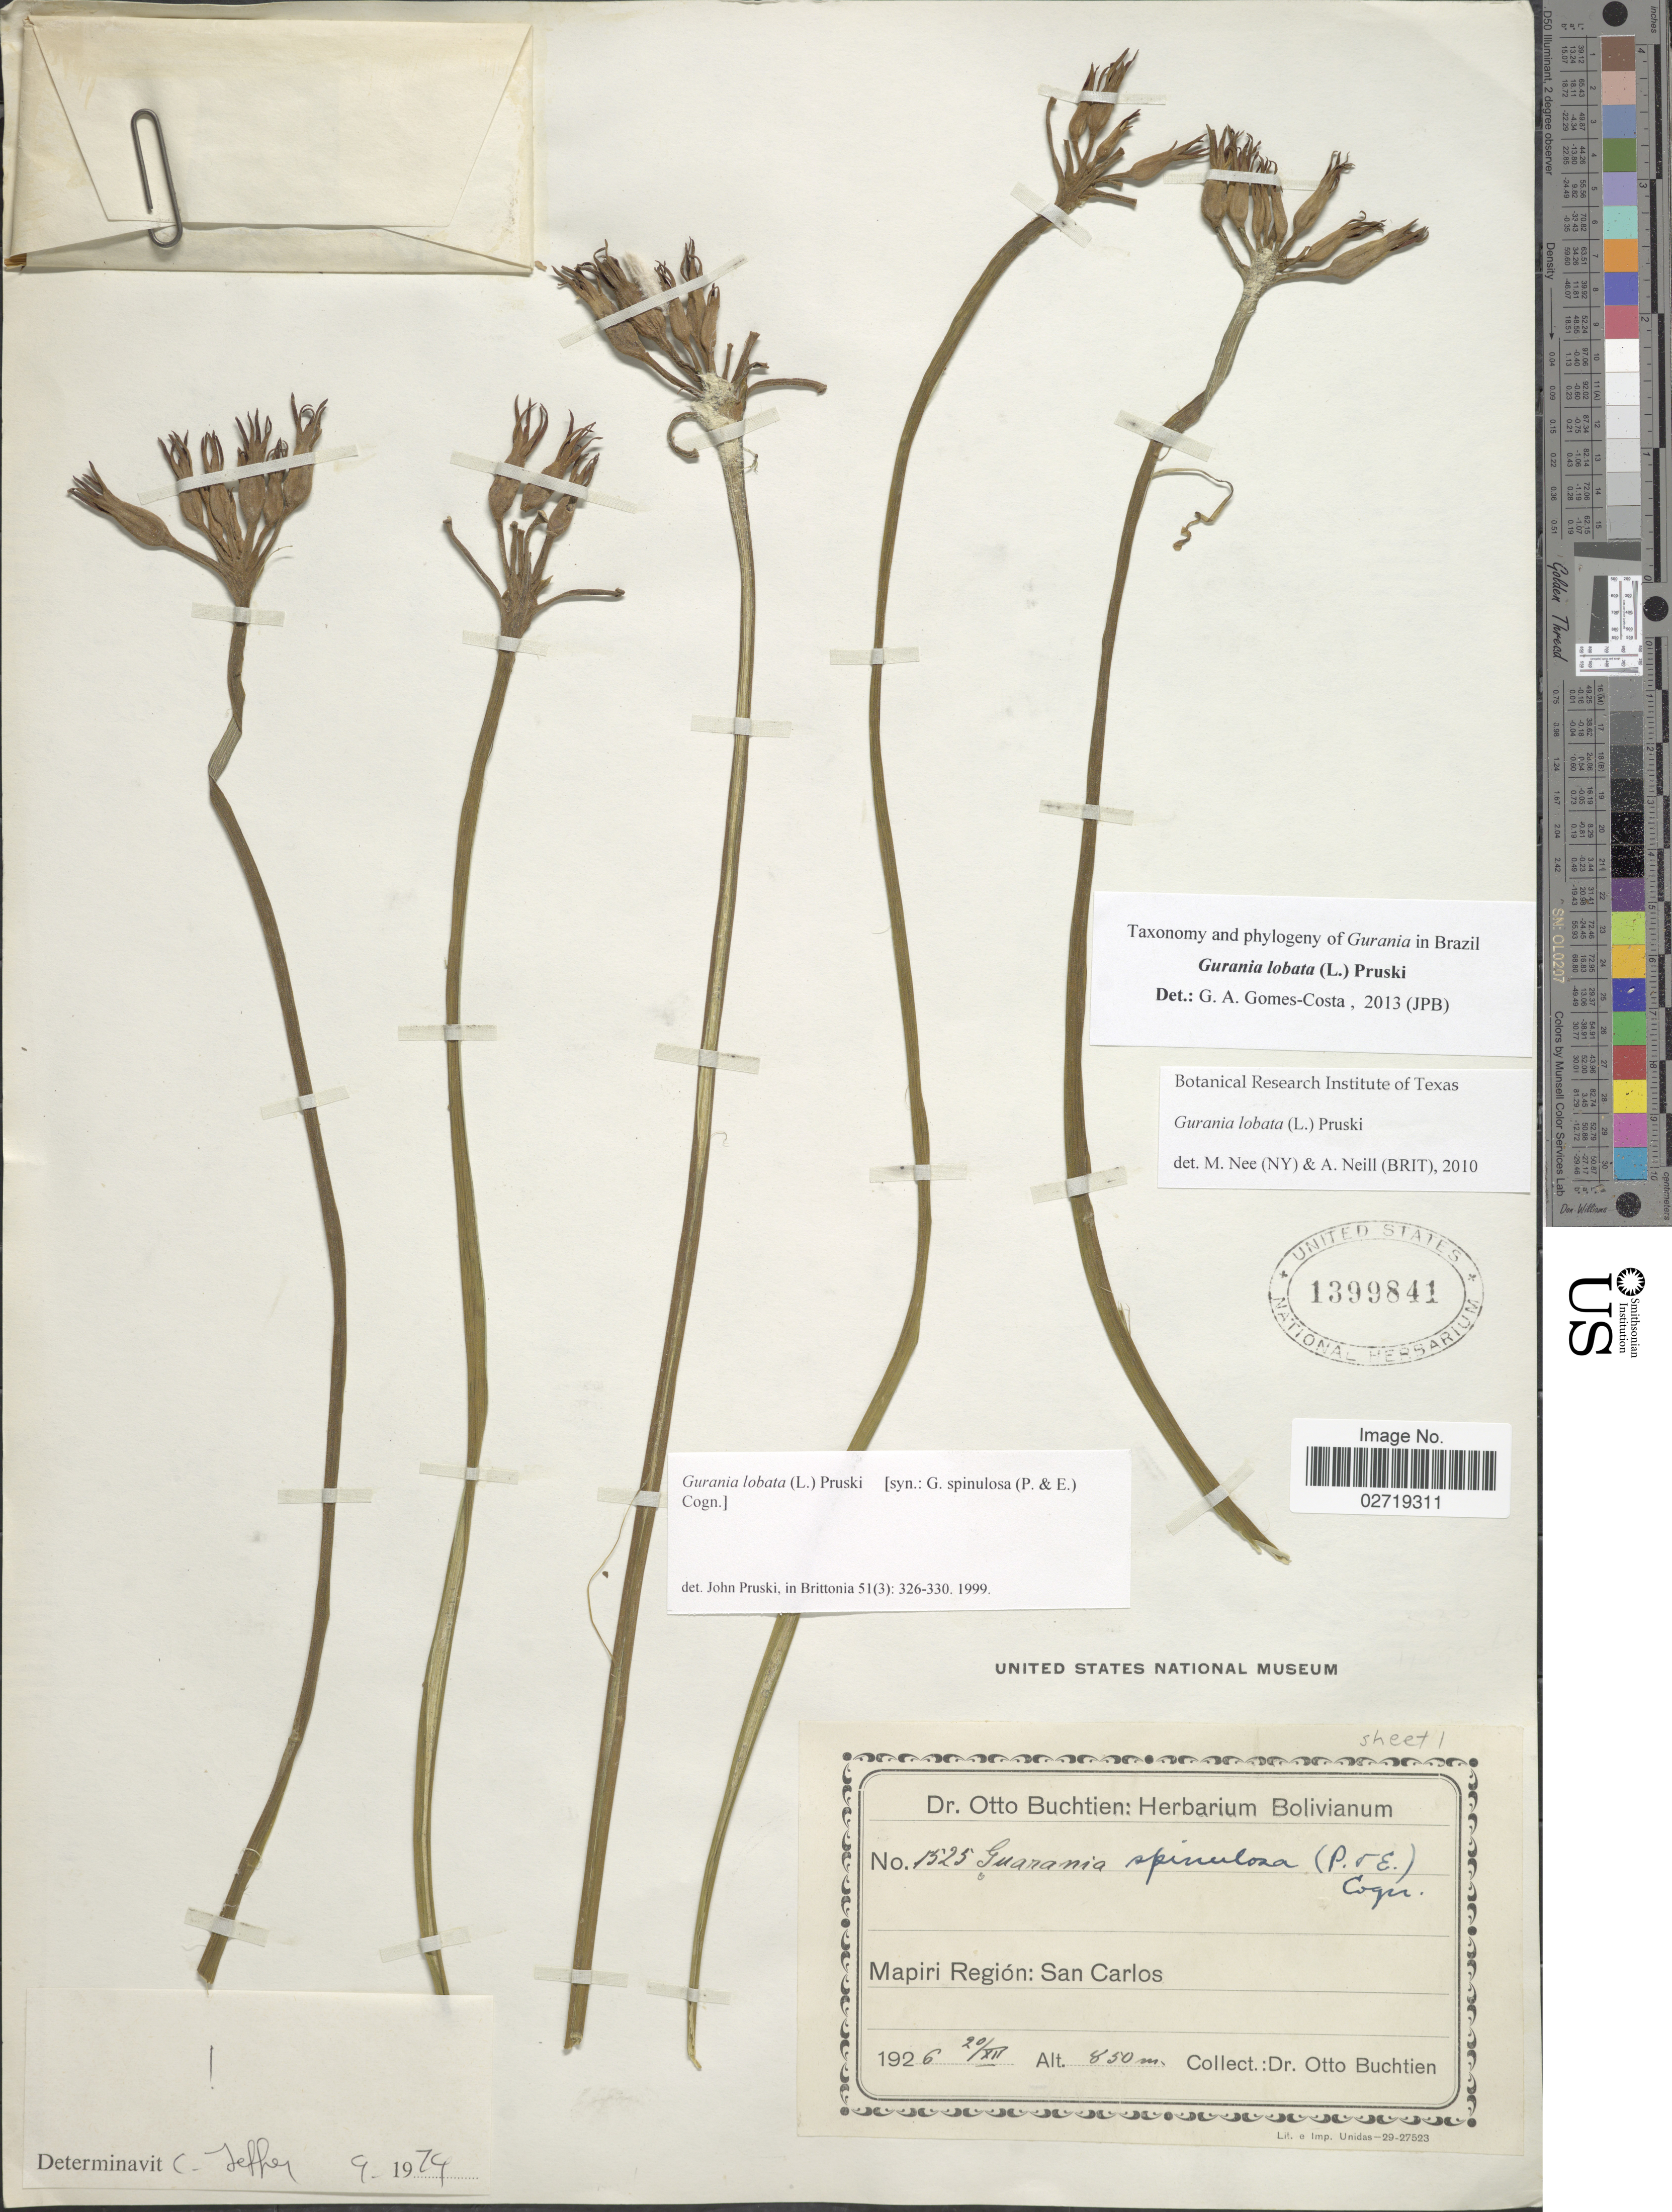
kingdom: Plantae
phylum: Tracheophyta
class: Magnoliopsida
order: Cucurbitales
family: Cucurbitaceae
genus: Gurania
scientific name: Gurania lobata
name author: (L.) Pruski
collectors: O. Buchtien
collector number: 1525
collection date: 1926-12-20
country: Bolivia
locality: Mapiri Región, San Carlos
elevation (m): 850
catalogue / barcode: US 1399841